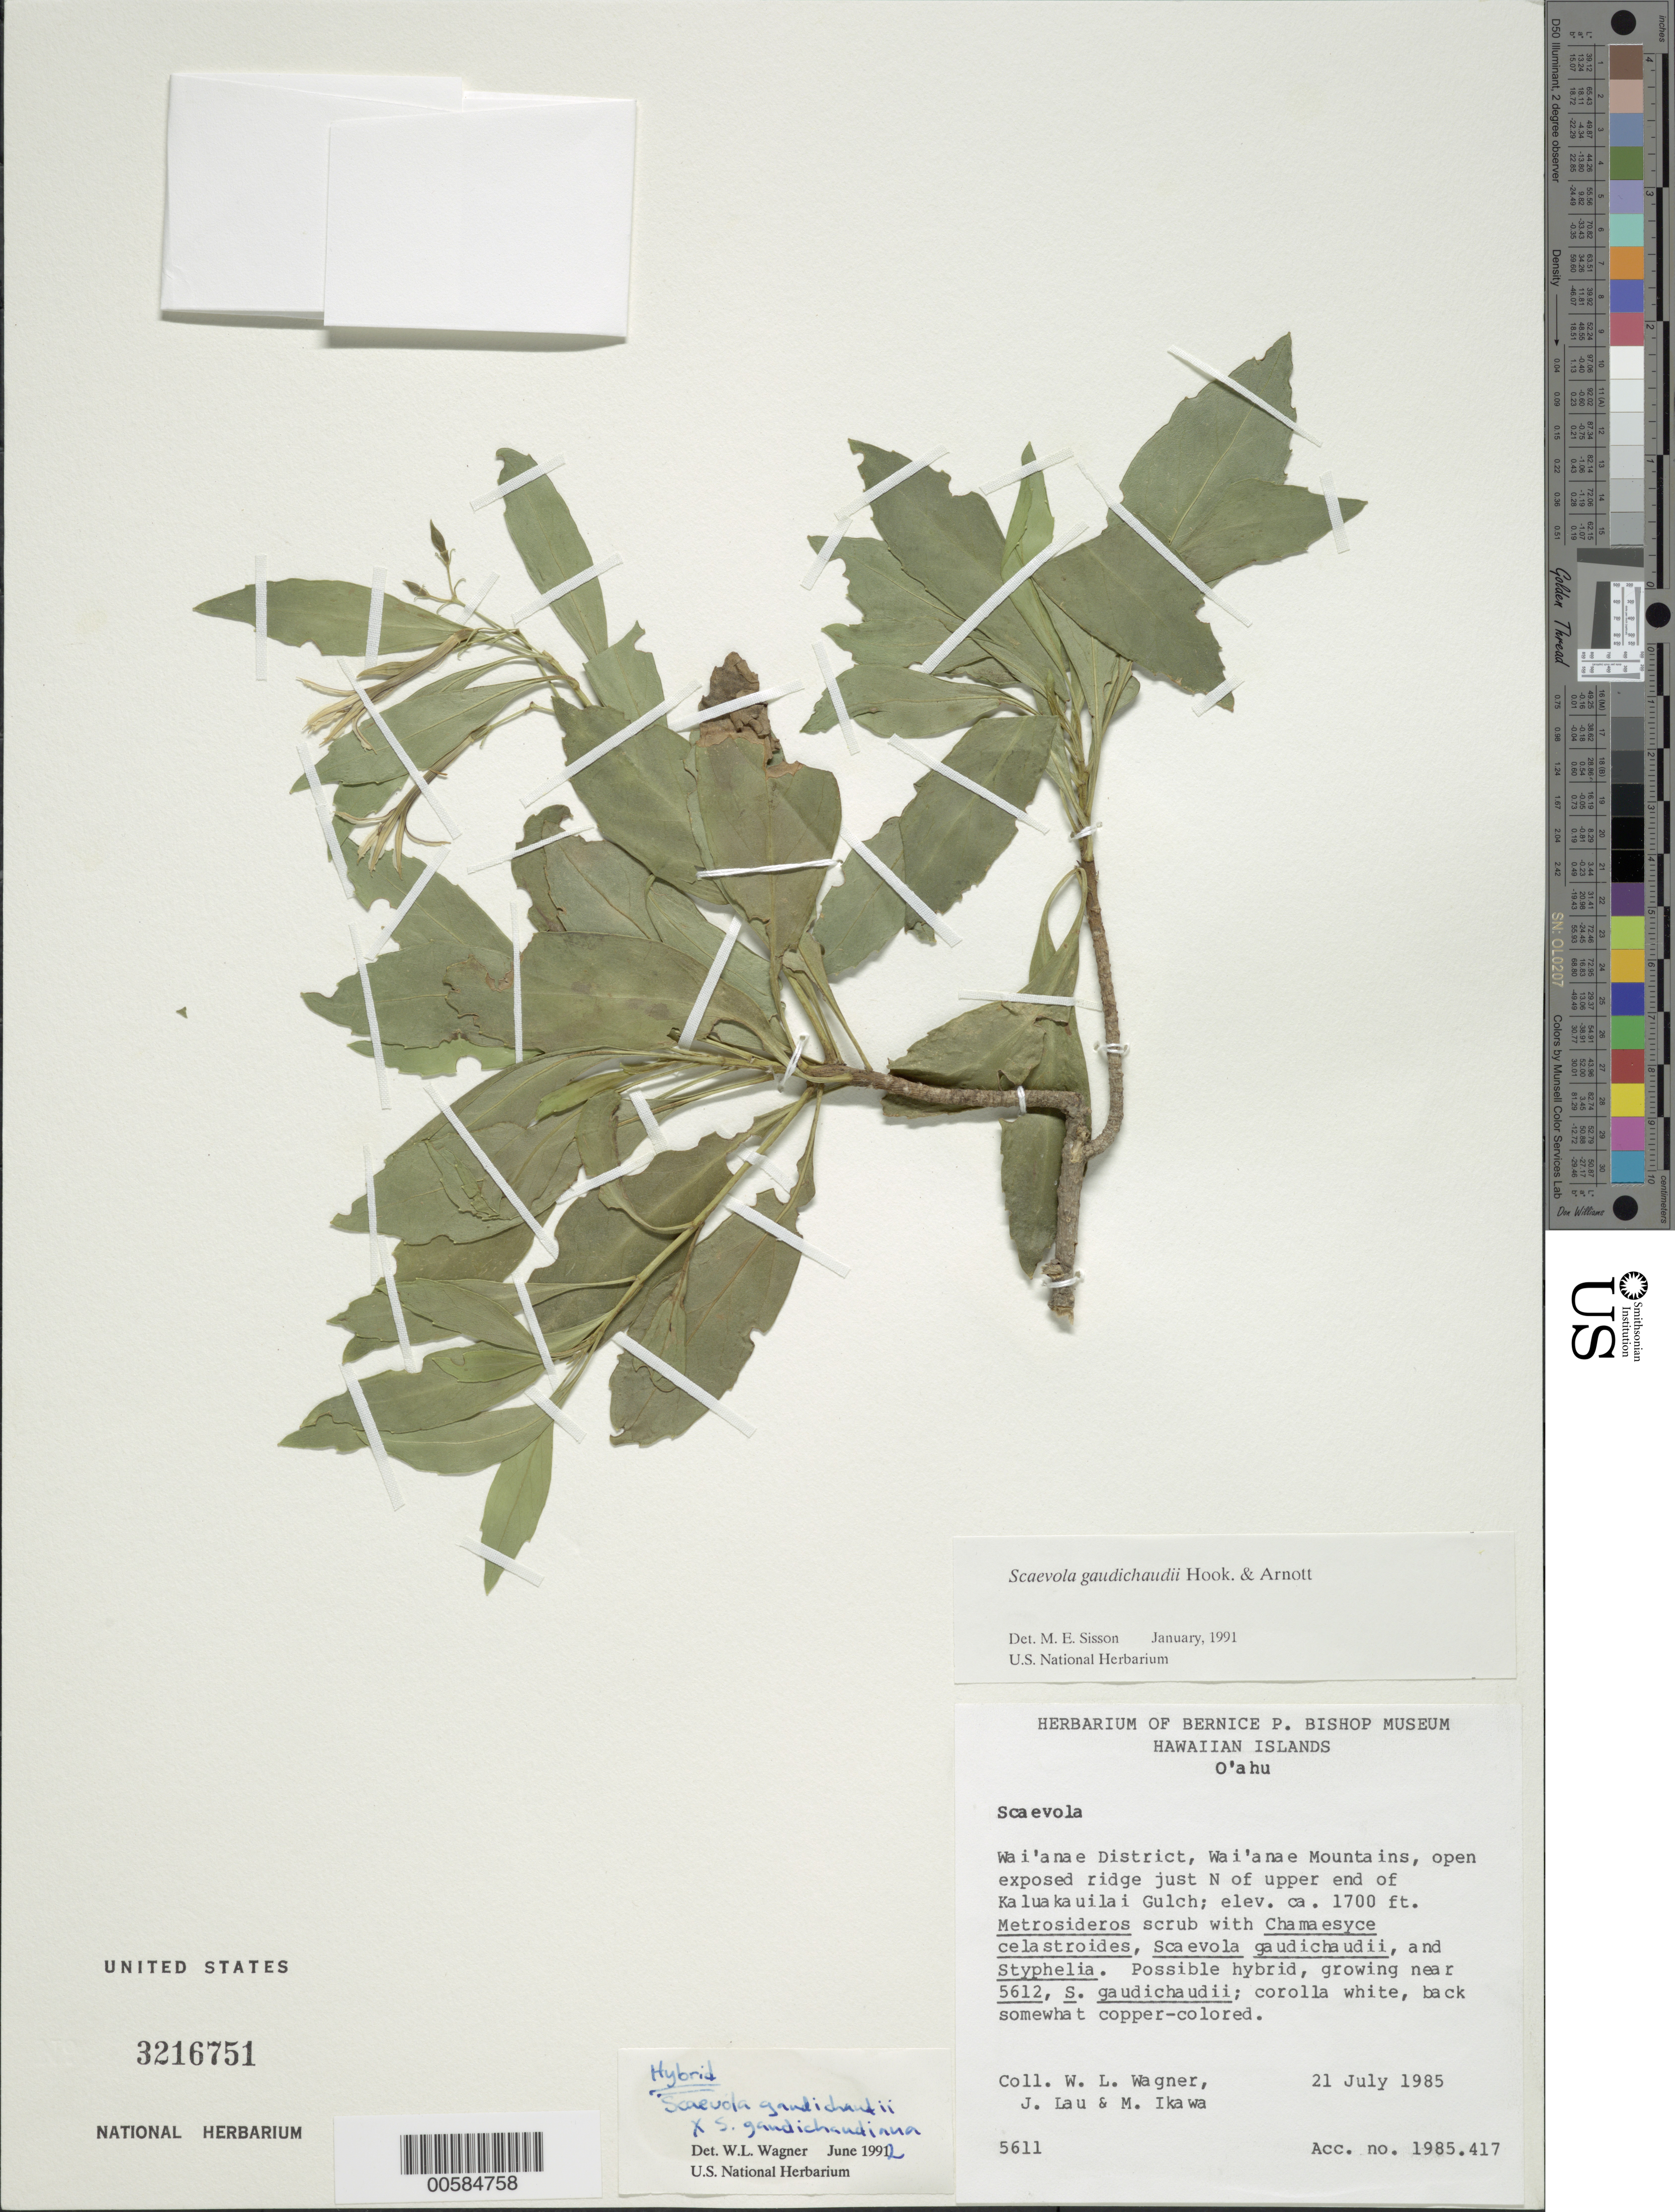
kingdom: Plantae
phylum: Tracheophyta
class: Magnoliopsida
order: Asterales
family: Goodeniaceae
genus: Scaevola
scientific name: Scaevola gaudichaudii x S. gaudichaudiana Cham.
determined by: Wagner, W. L., (BOT), Smithsonian Institution - National Museum of Natural History (UNITED STATES)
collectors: W. L. Wagner, J. Lau & M. Ikawa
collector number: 5611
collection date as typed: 21 Jul 1985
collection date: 1985-07-21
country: United States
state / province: Hawaii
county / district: Honolulu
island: Oahu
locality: Wai'anae Dist, Wai'anae Mts, open exposed ridge just N of upper end of Kaluakauilai Gulch.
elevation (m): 518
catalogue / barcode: US 3216751